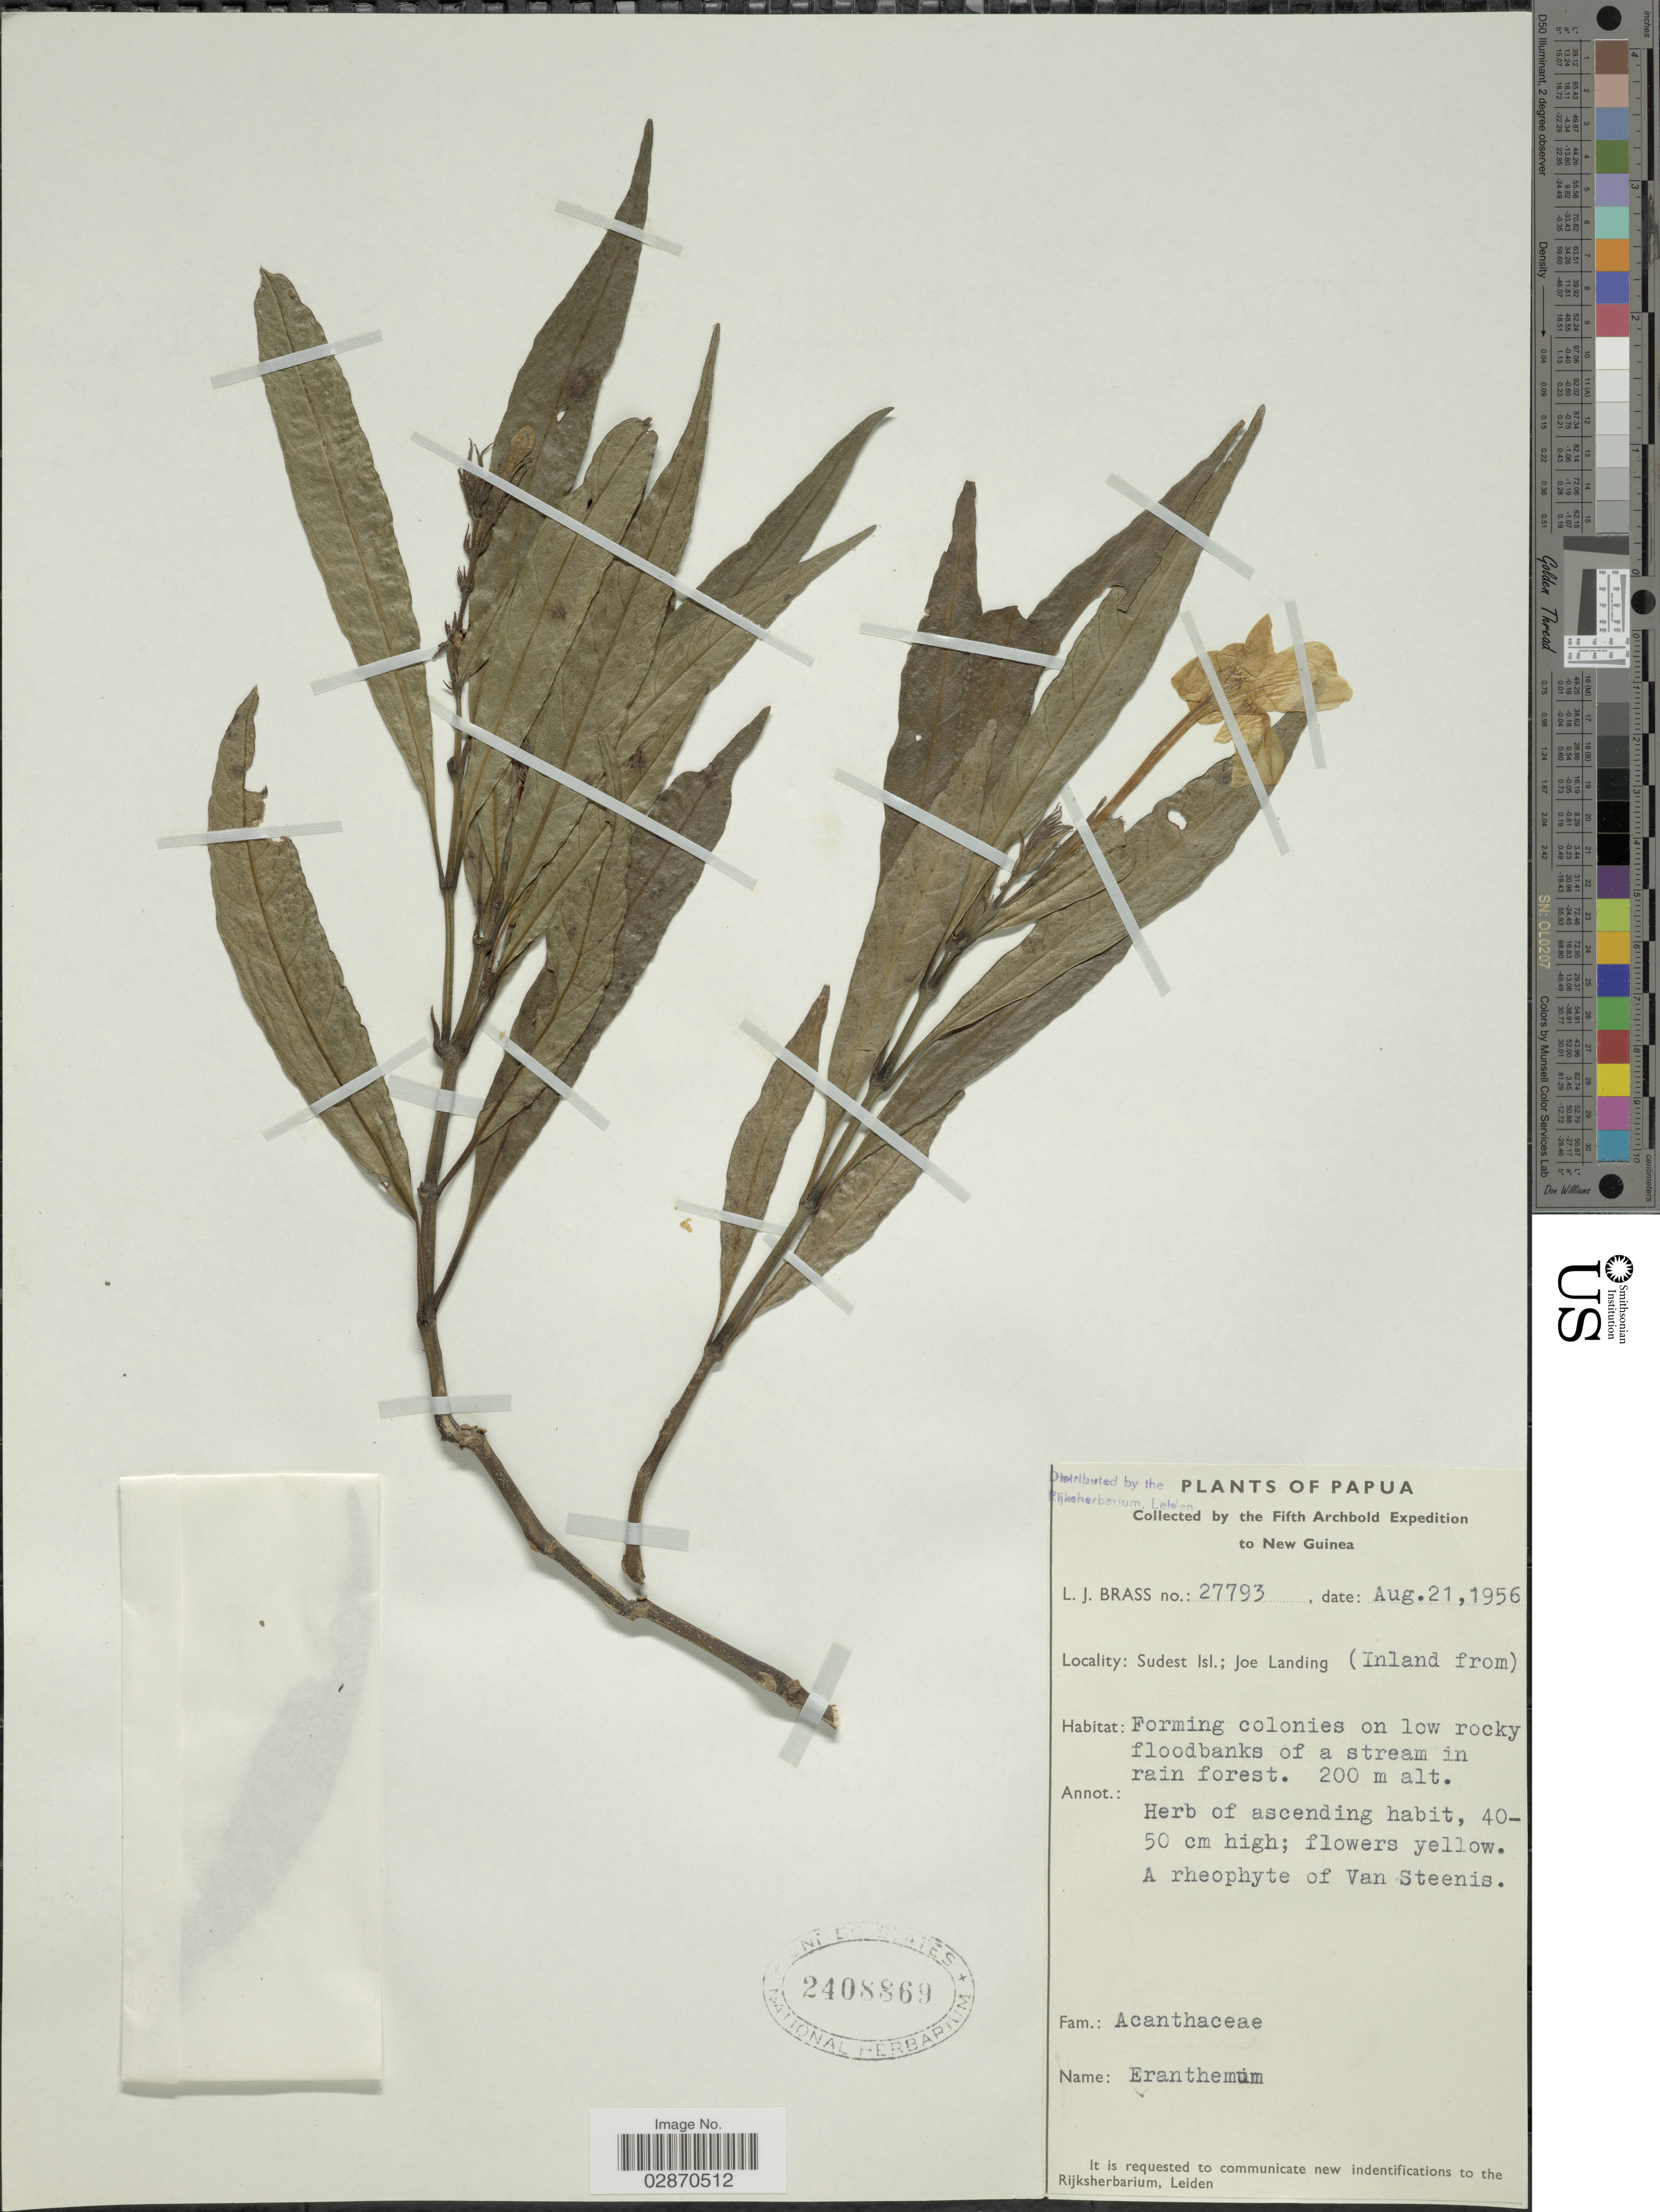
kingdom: Plantae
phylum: Tracheophyta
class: Magnoliopsida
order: Lamiales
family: Acanthaceae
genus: Pseuderanthemum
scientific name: Pseuderanthemum sp.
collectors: L. J. Brass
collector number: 27793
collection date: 1956-08-21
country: Papua New Guinea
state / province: Milne Bay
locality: Papua. New Guinea. Sudest Isl.; Joe Landing (Inland from).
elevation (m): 200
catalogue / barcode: US 2408869